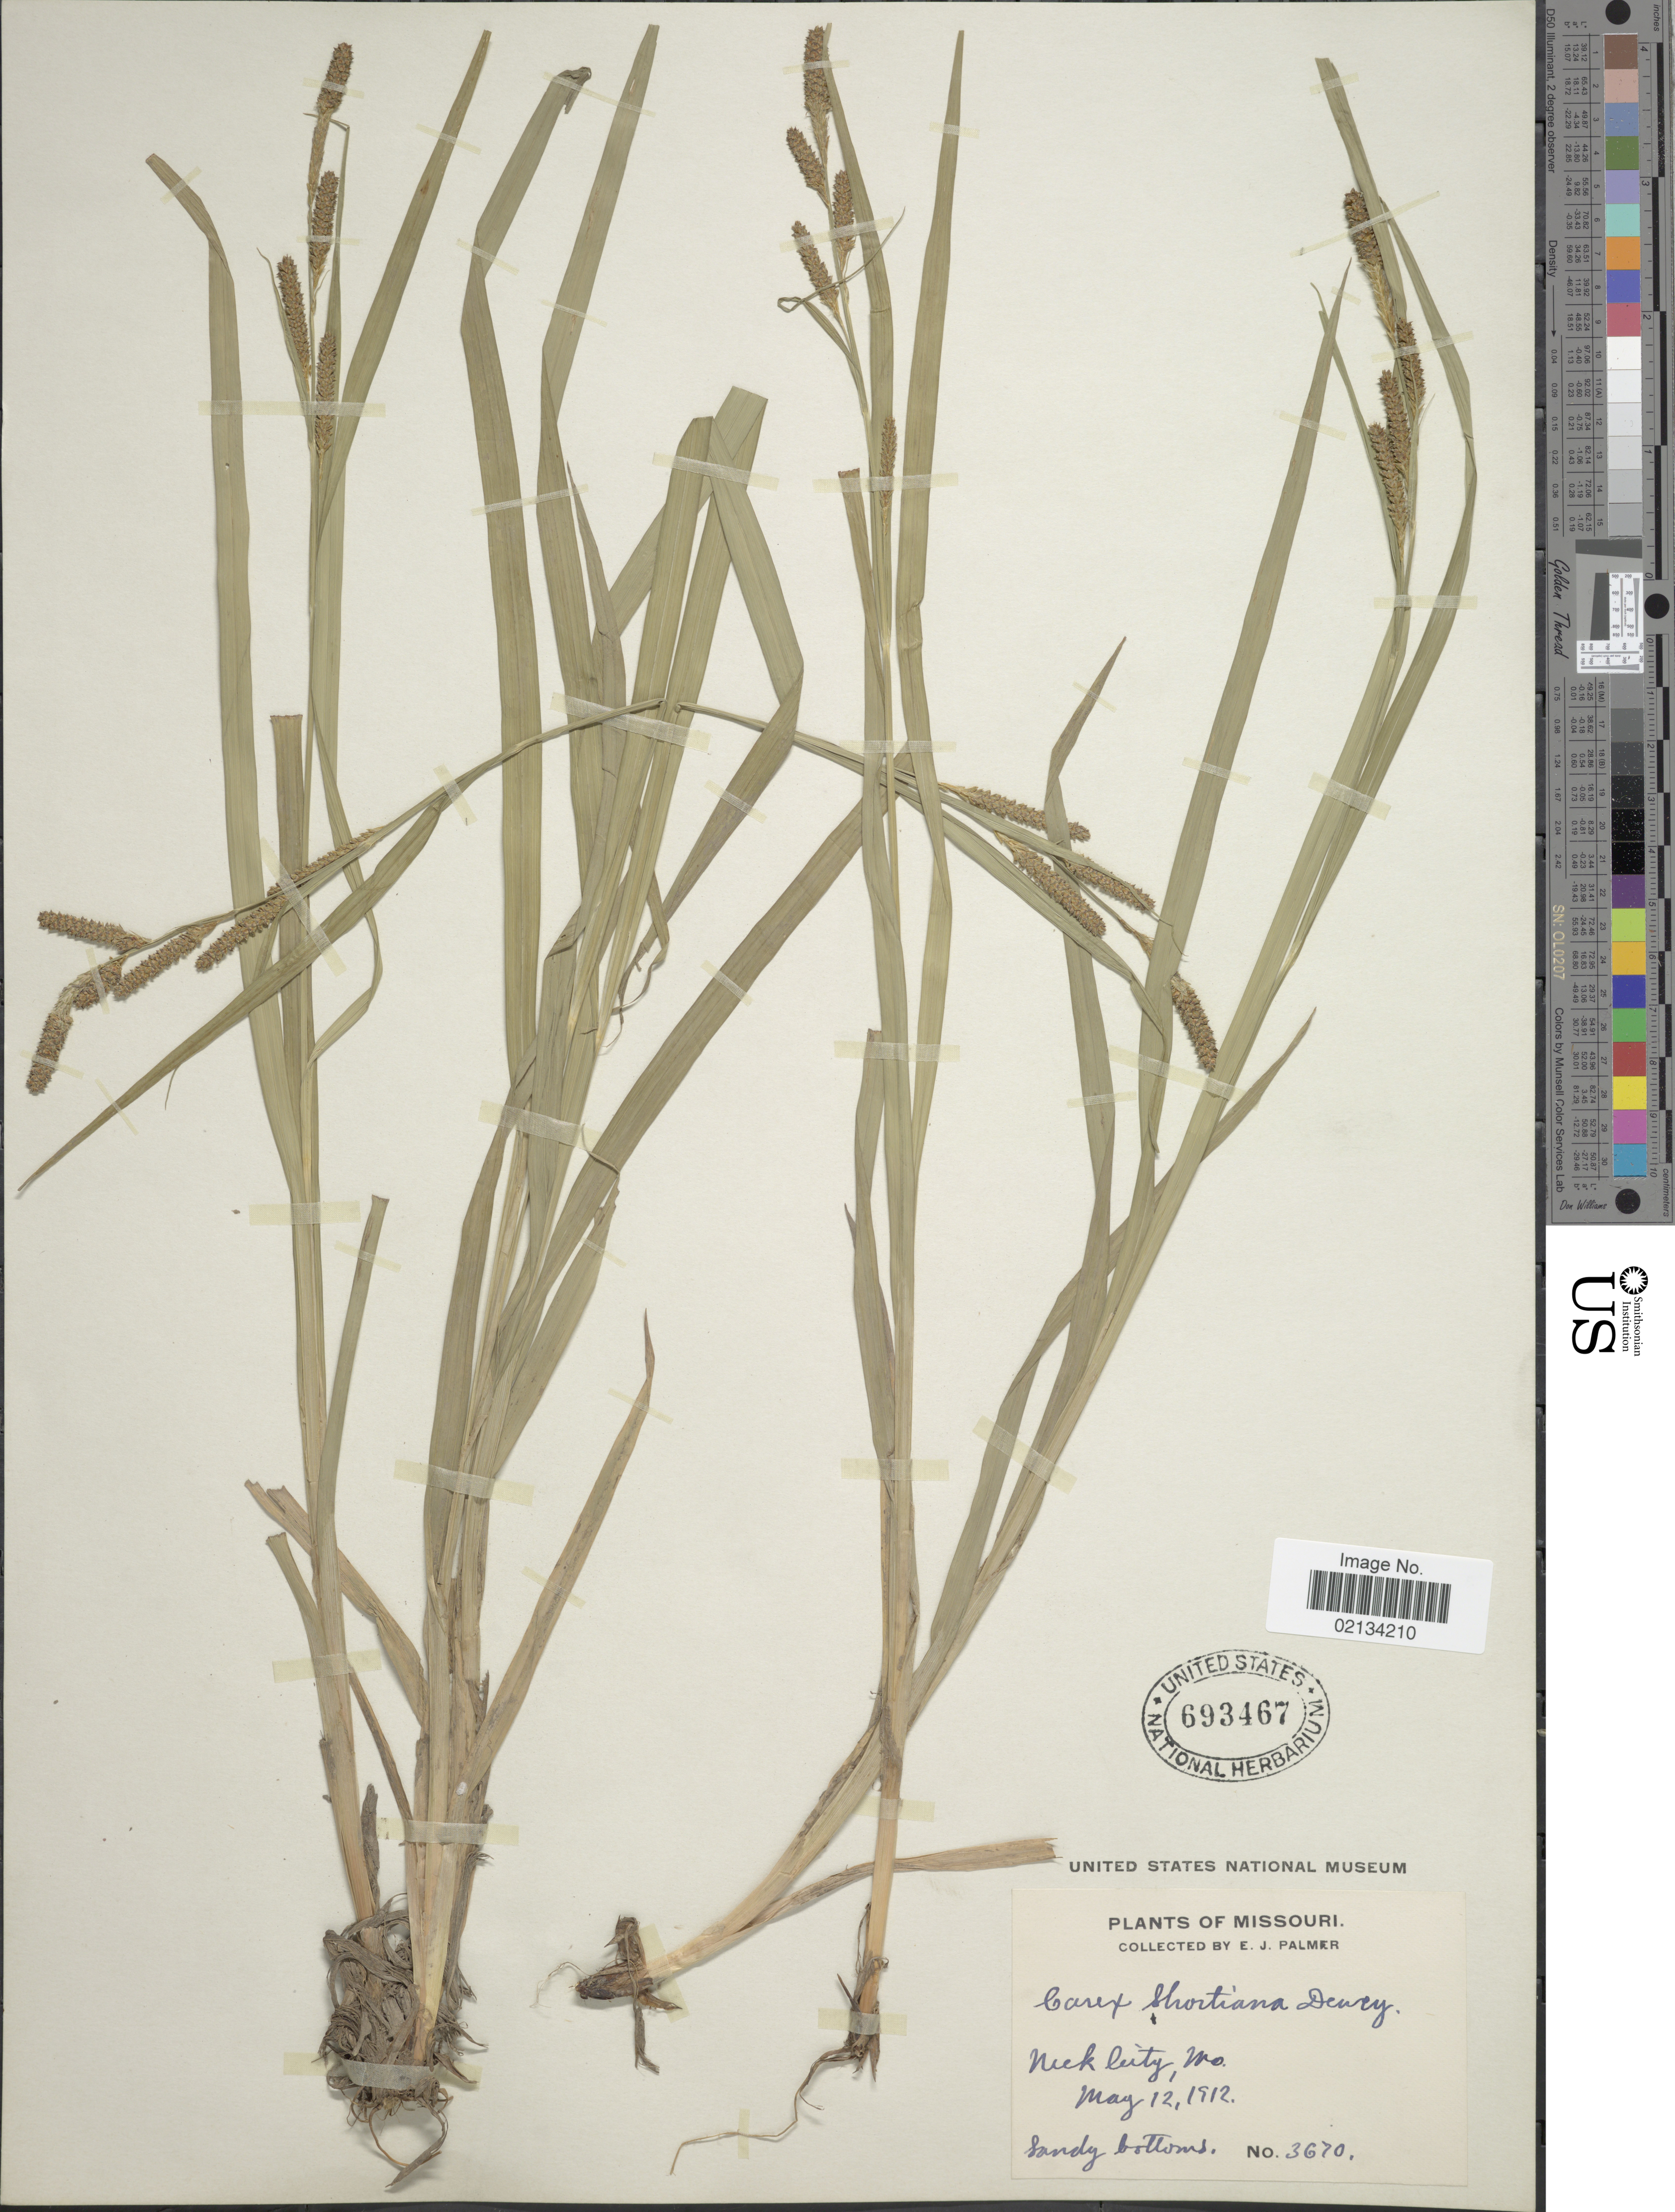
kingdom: Plantae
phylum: Tracheophyta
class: Liliopsida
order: Poales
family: Cyperaceae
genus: Carex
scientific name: Carex shortiana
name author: Dewey & Torr.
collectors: E. J. Palmer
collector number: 3670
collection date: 1912-05-12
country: United States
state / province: Missouri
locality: Neck City, sandy bottoms.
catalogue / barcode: US 693467